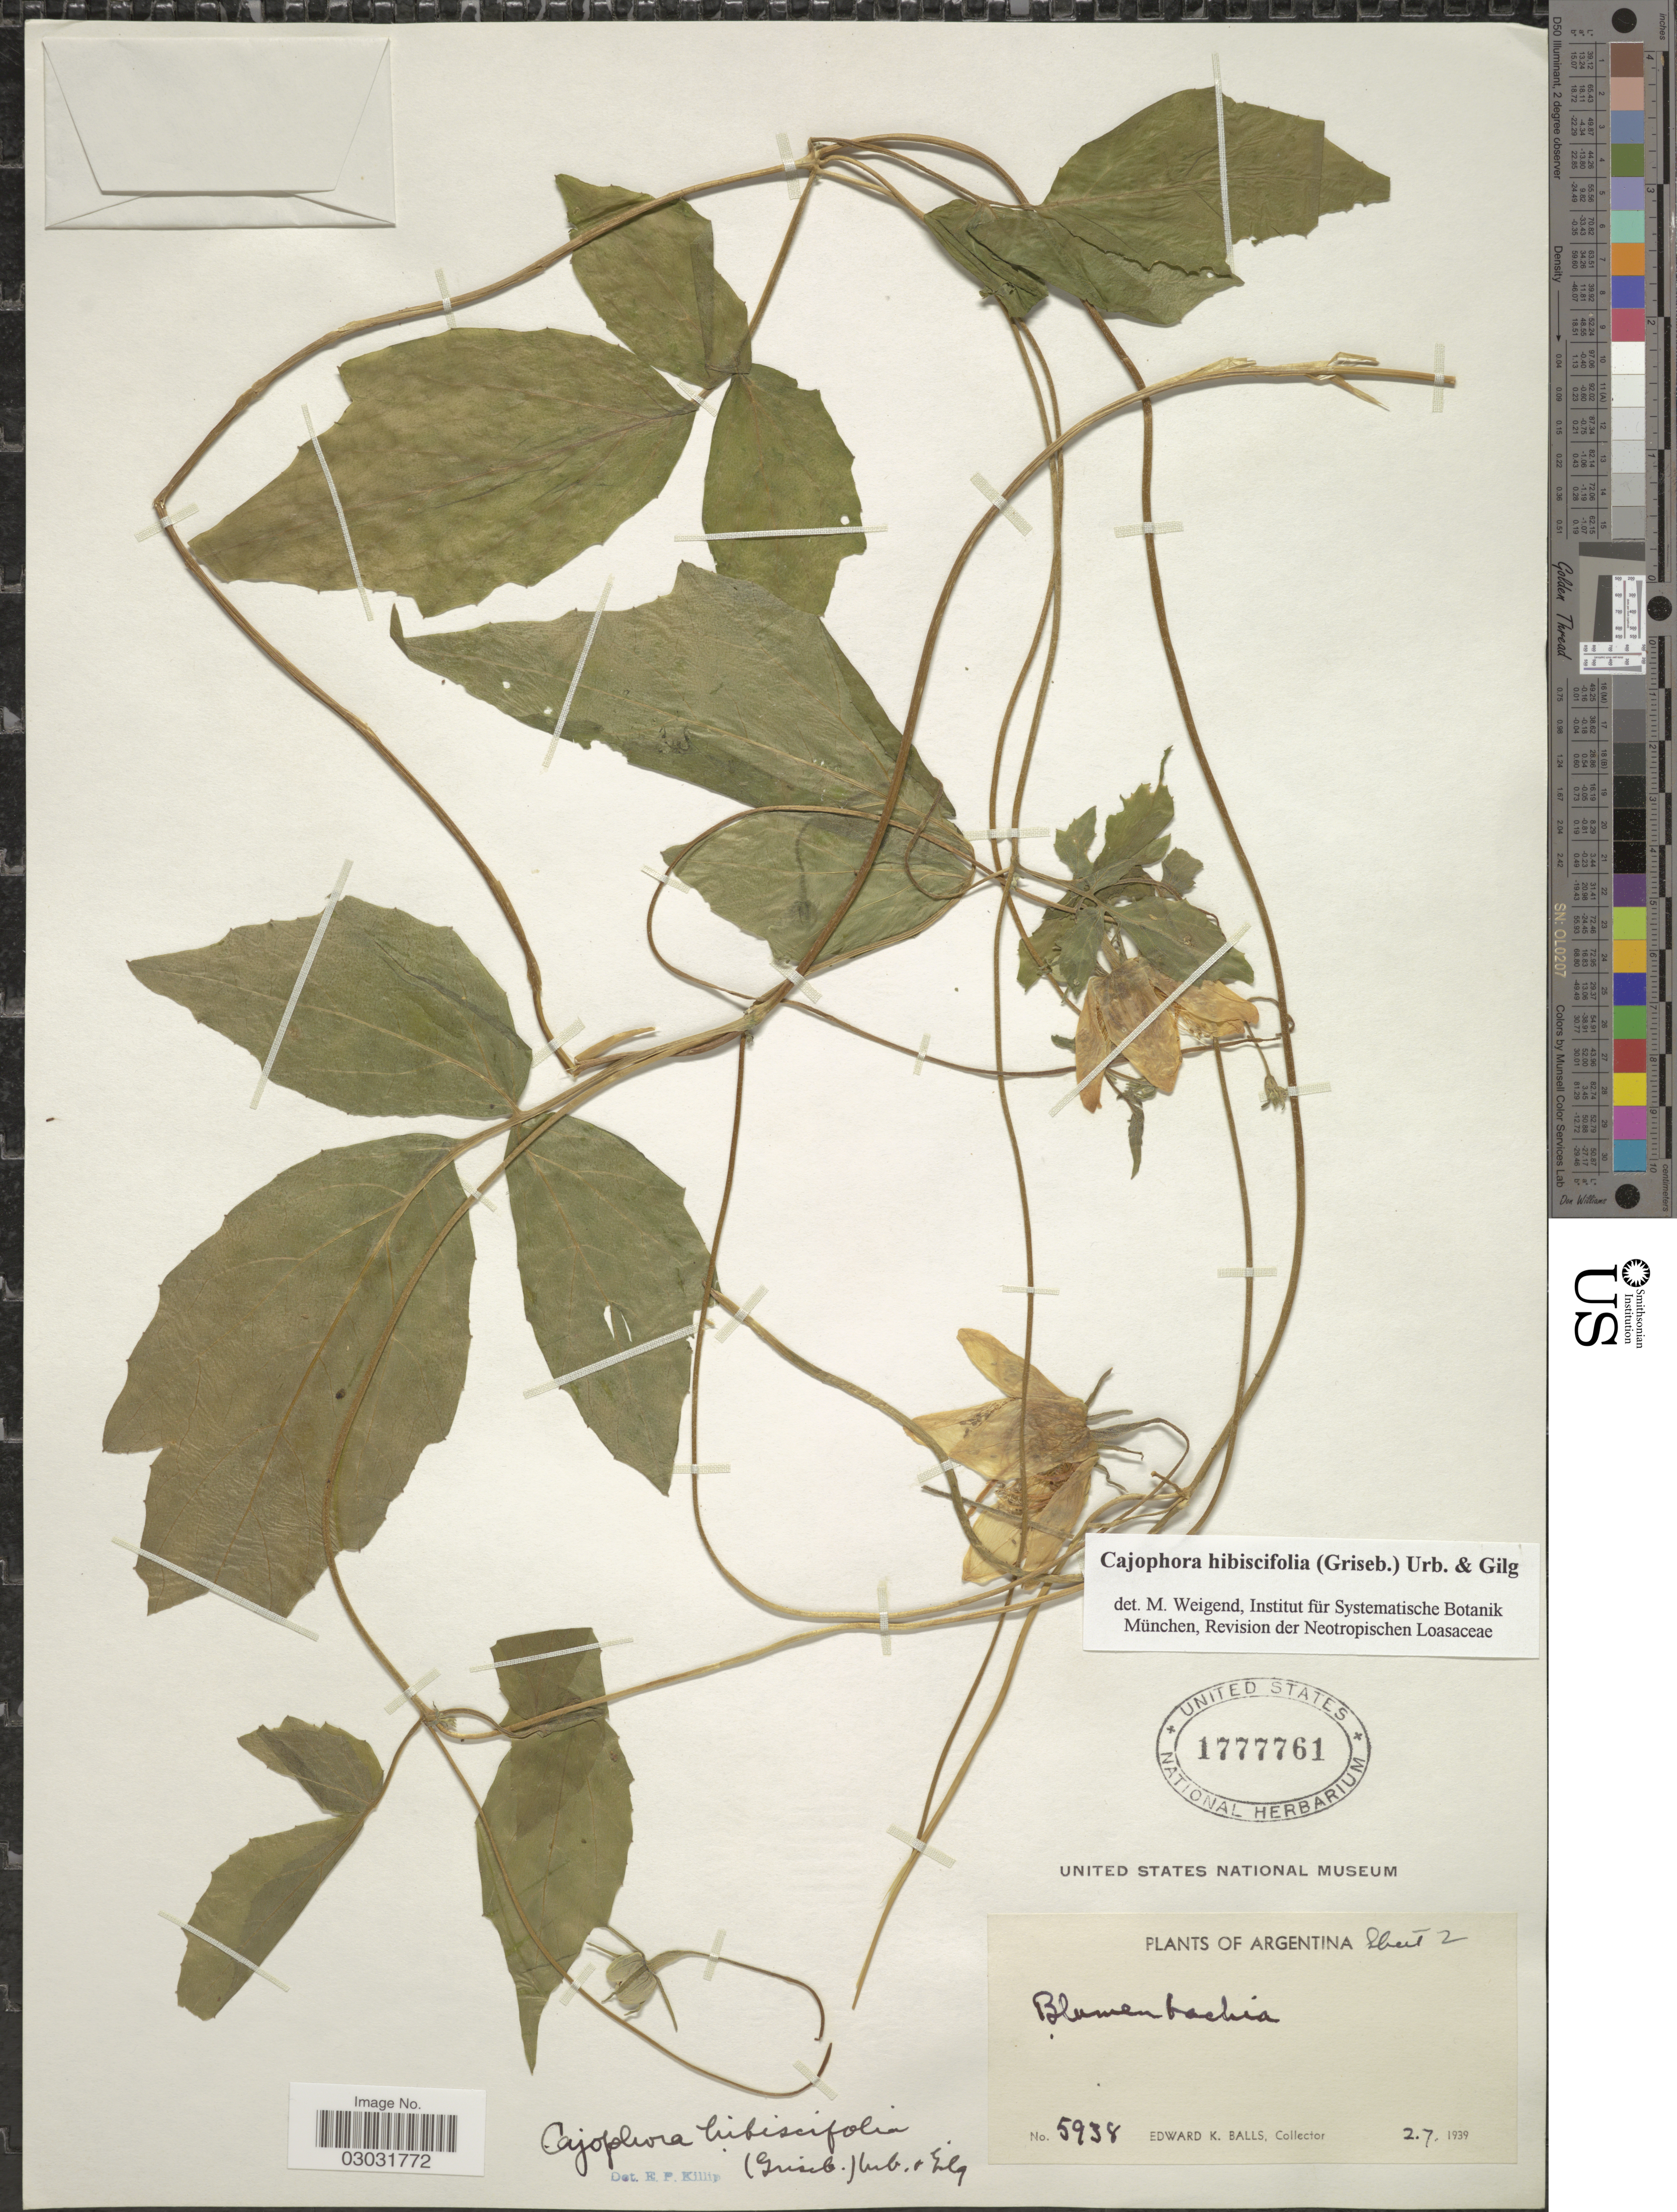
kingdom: Plantae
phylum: Tracheophyta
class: Magnoliopsida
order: Cornales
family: Loasaceae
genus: Caiophora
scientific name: Caiophora hibiscifolia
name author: (Griseb.) Urb. & Gilg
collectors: E. K. Balls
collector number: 5938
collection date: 1939-07-02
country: Argentina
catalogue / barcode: US 1777761